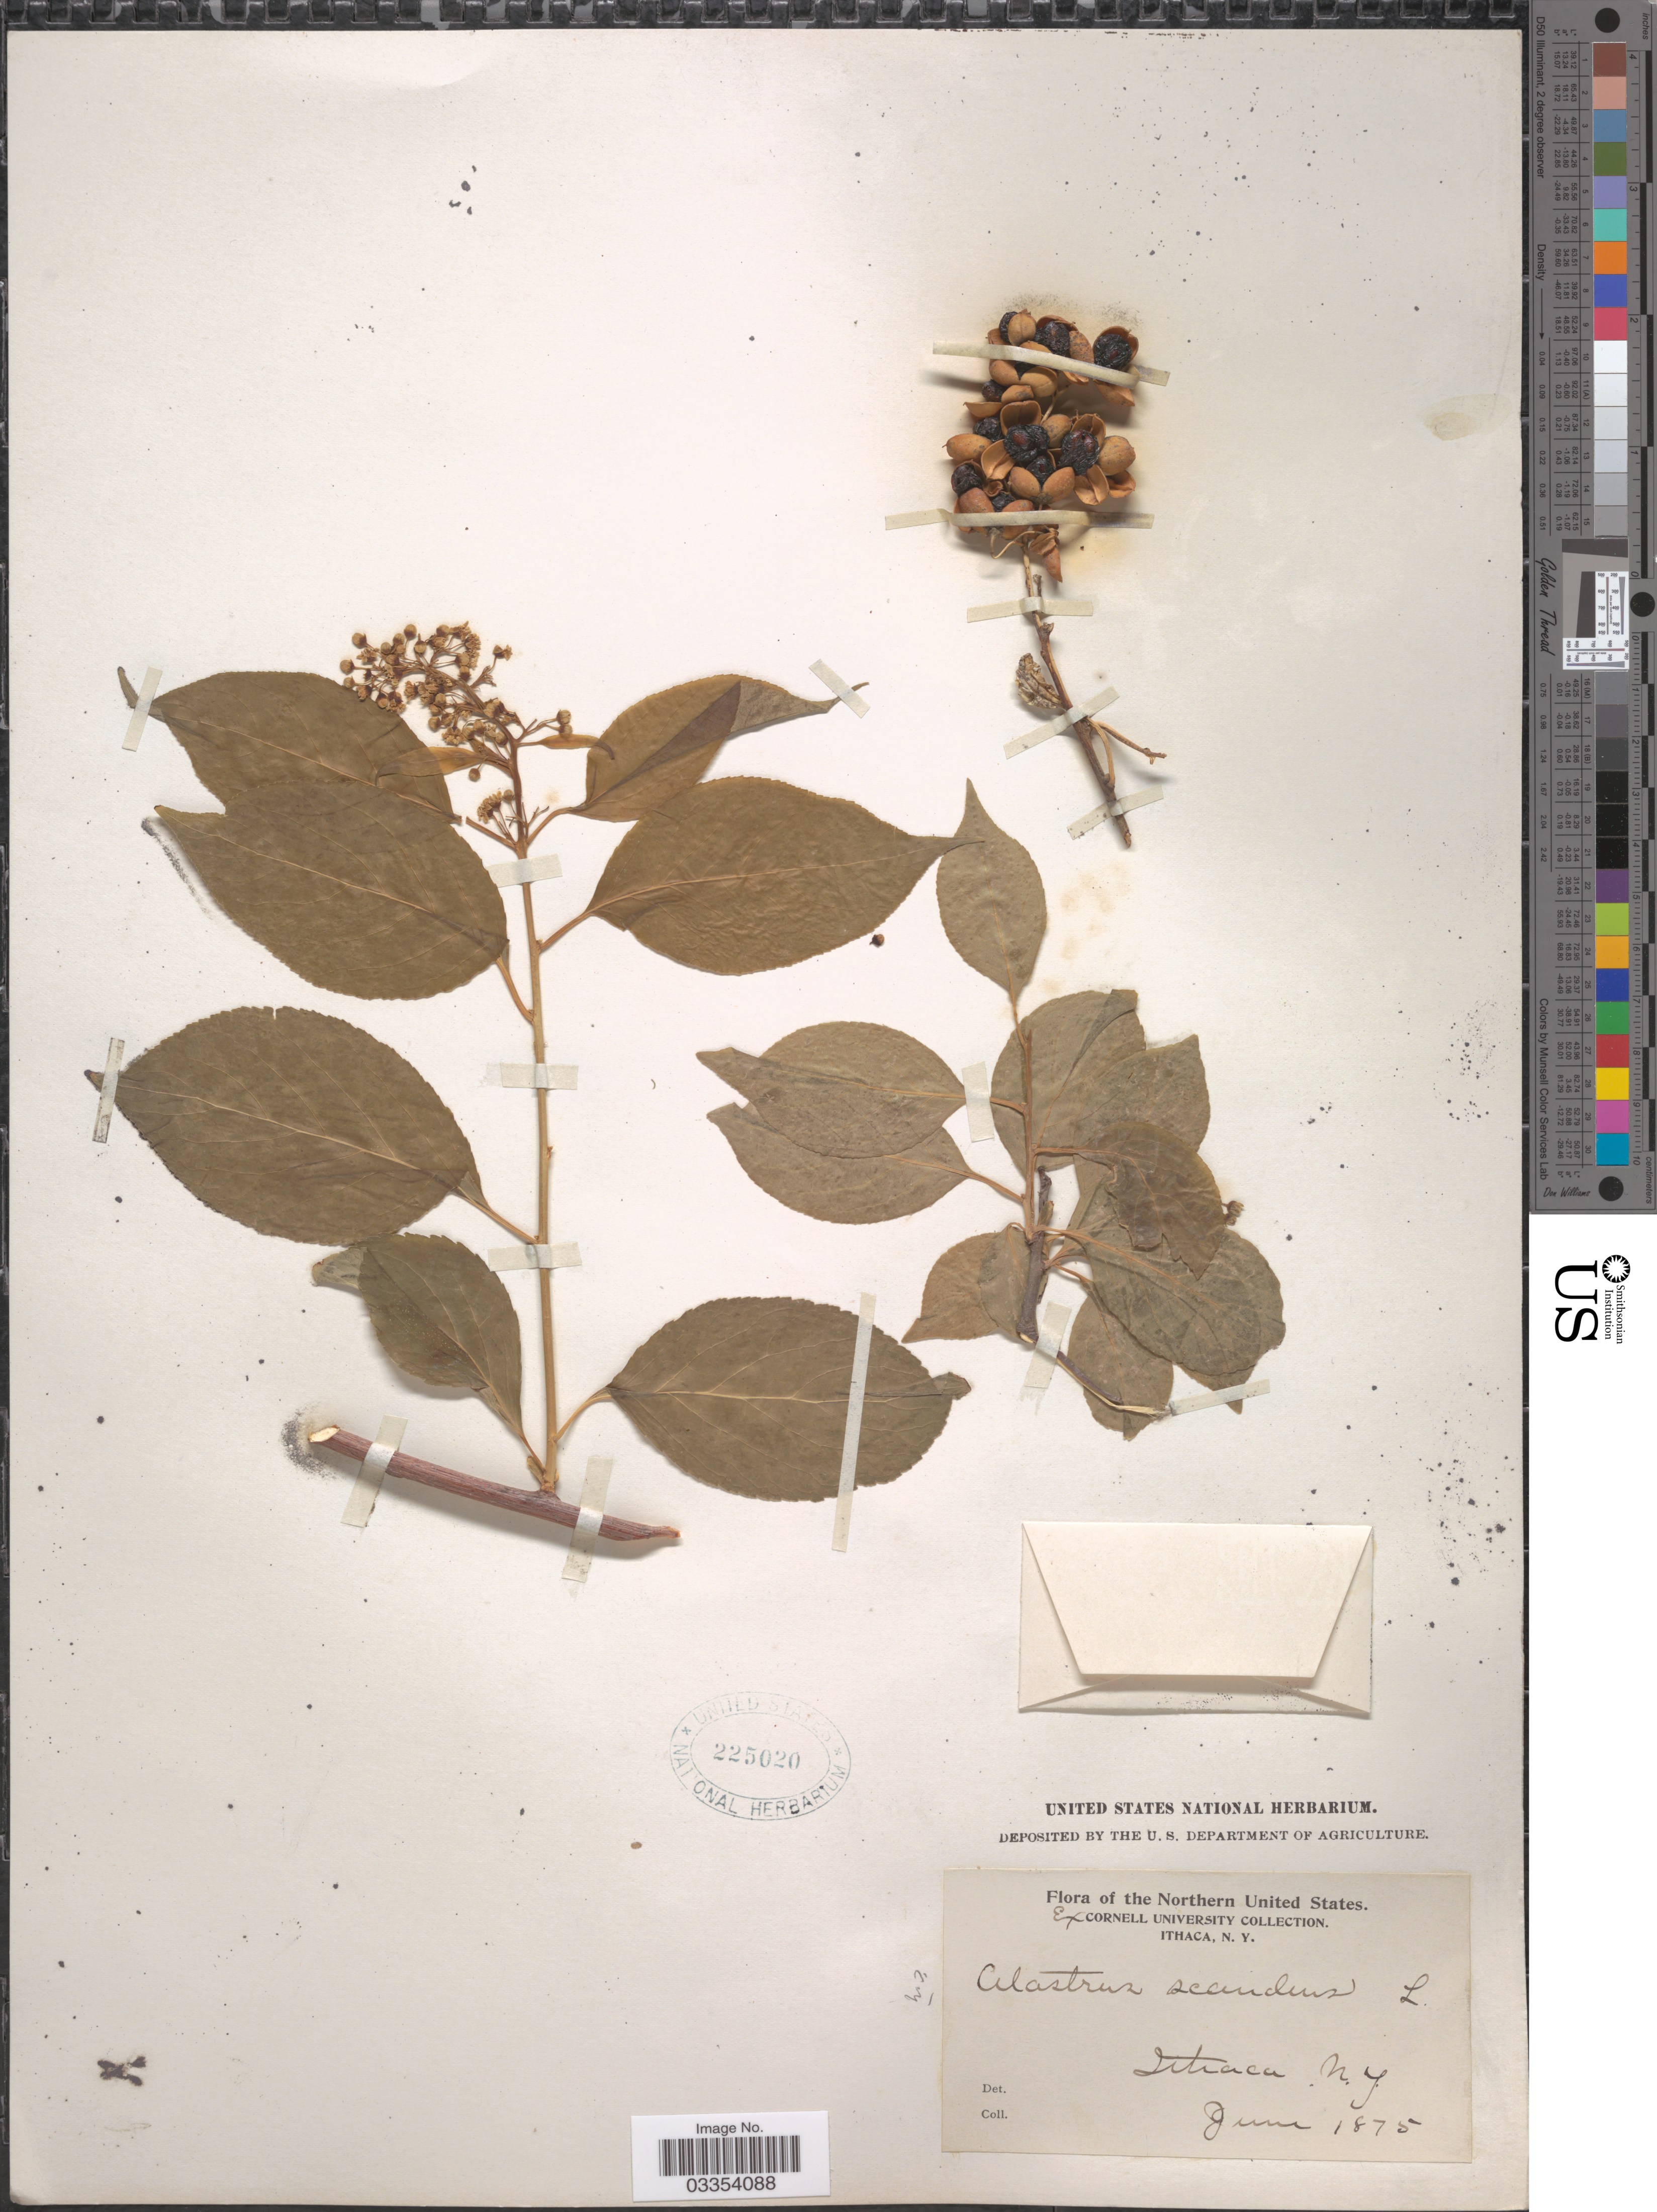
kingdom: Plantae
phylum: Tracheophyta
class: Magnoliopsida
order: Celastrales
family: Celastraceae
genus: Celastrus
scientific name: Celastrus scandens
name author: L.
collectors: Cornell University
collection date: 1875-06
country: United States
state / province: New York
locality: Northern United States. Ithaca.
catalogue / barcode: US 225020